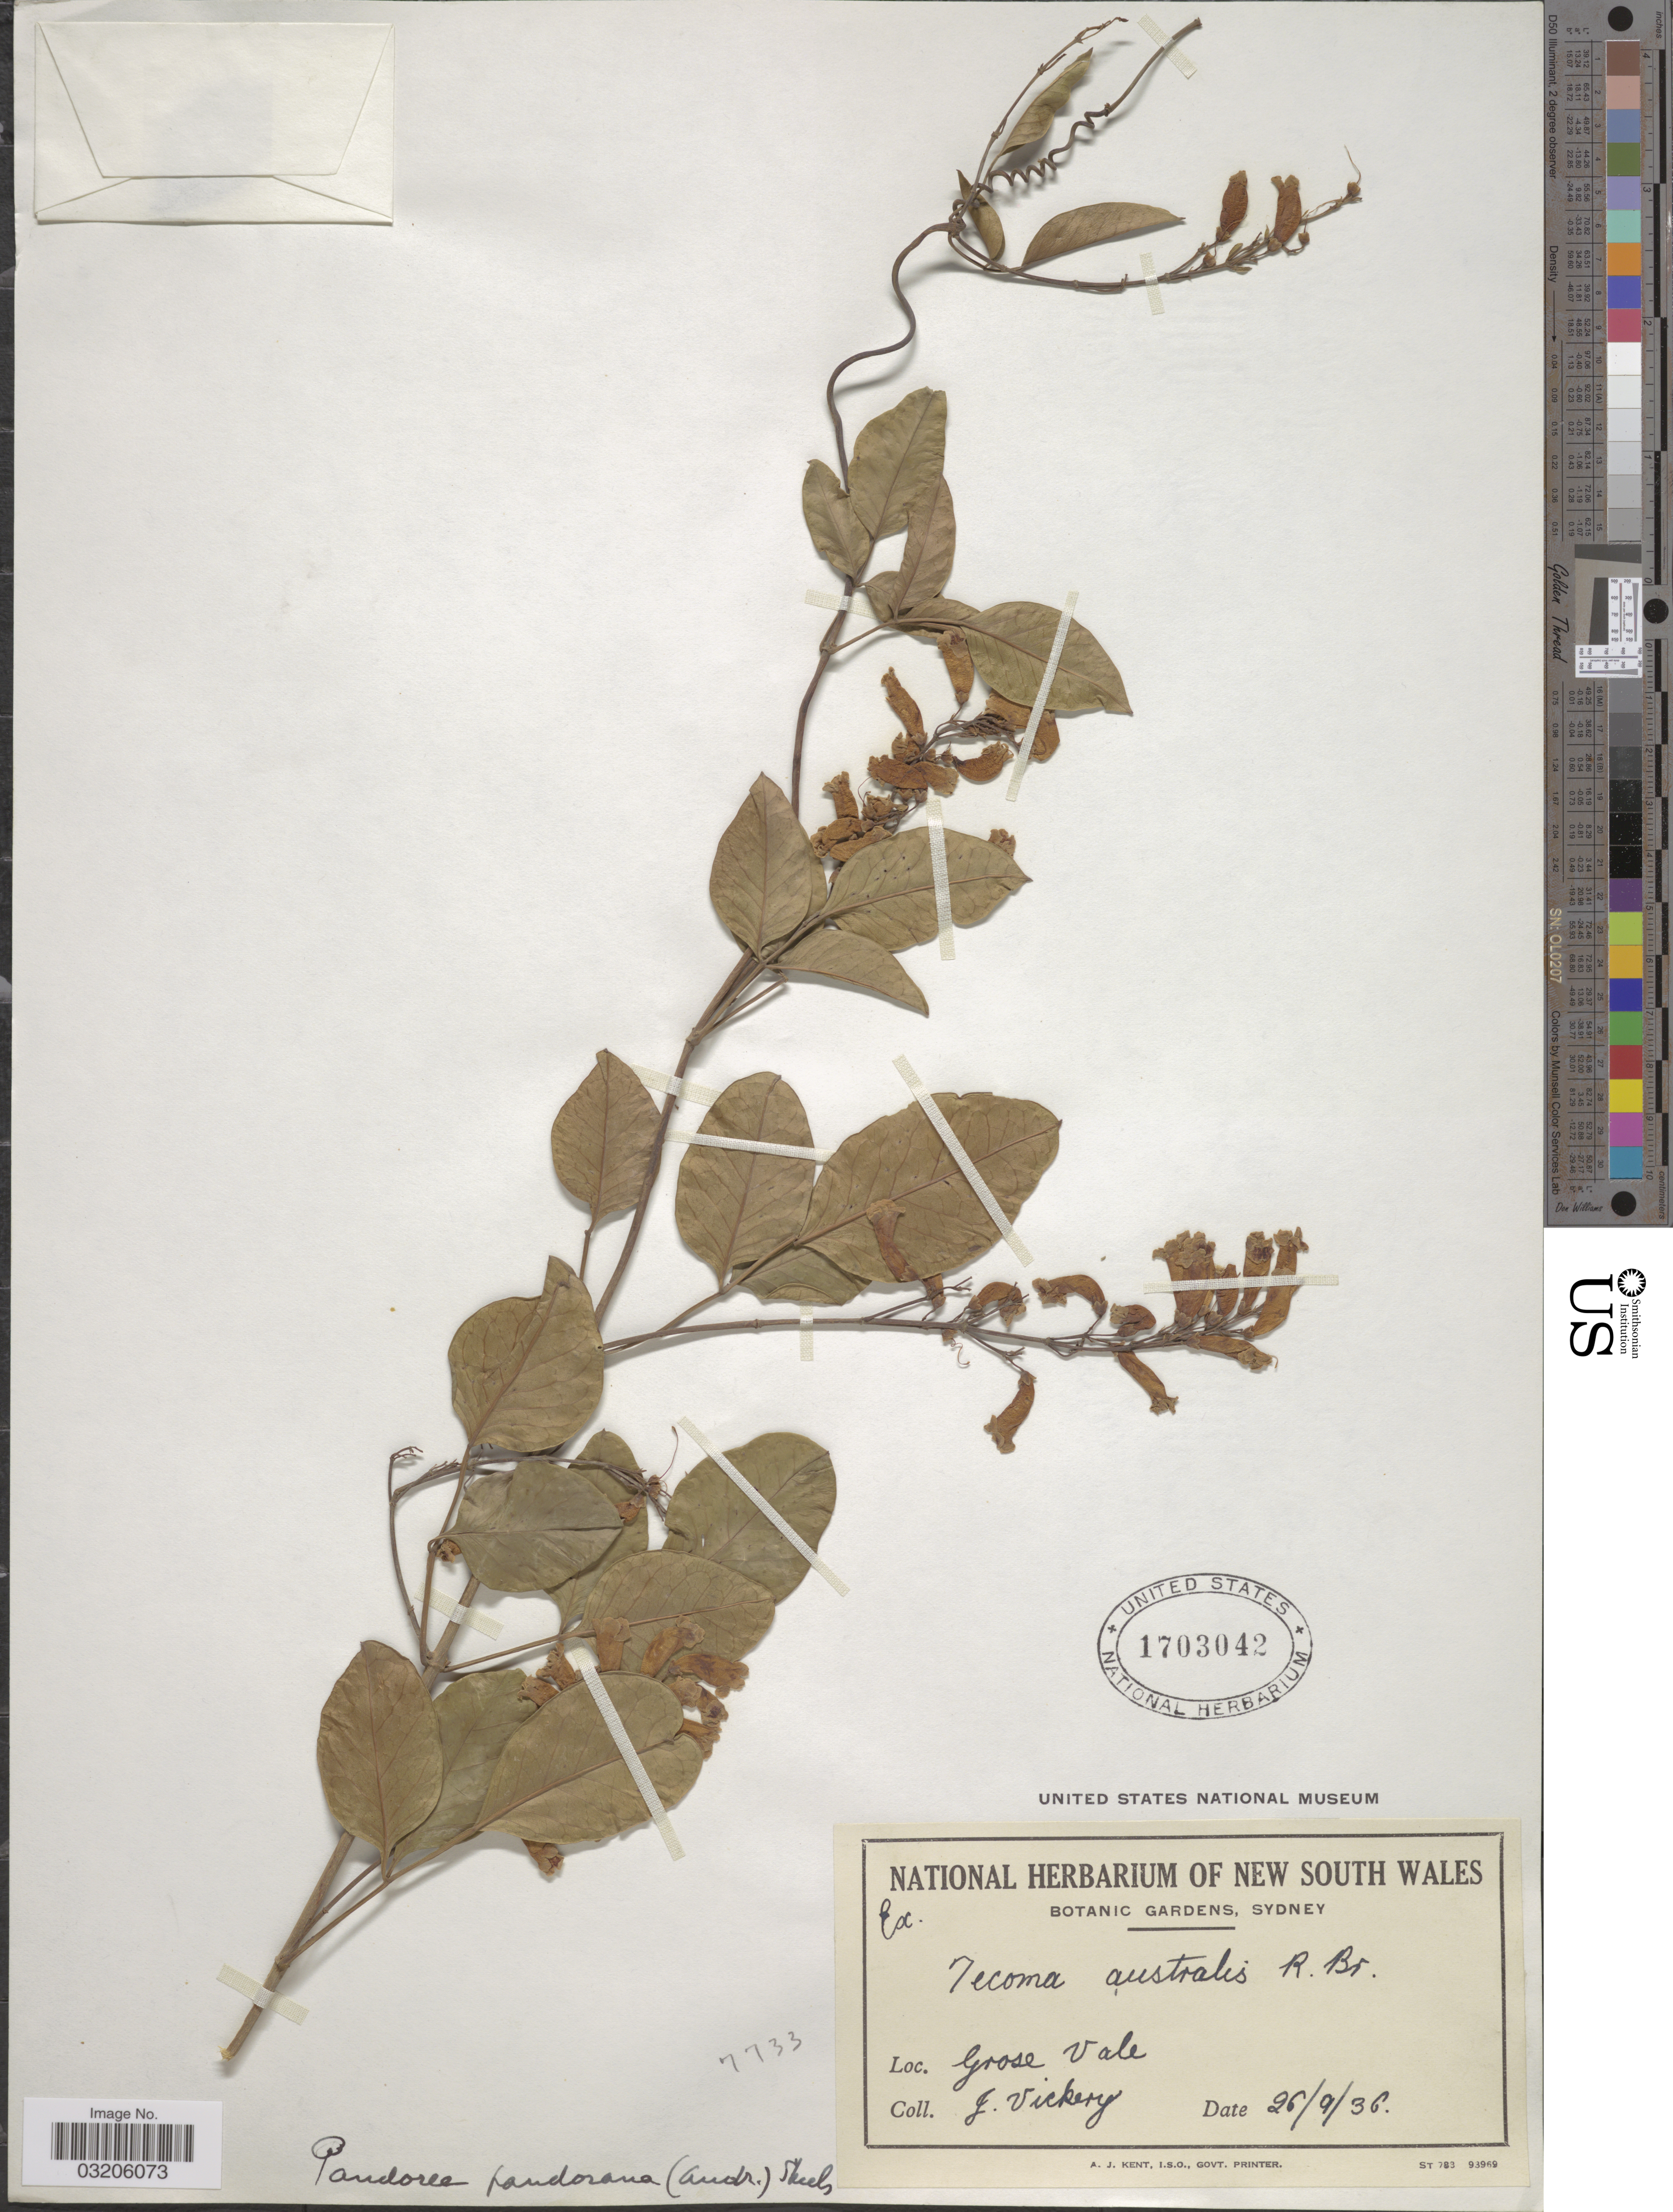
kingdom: Plantae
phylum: Tracheophyta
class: Magnoliopsida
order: Lamiales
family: Bignoniaceae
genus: Pandorea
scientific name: Pandorea pandorana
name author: (Andrews) Steenis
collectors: J. Vickery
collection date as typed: Transcribed d/m/y: 26/9/36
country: Australia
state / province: New South Wales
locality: Grose Vale.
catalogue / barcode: US 1703042